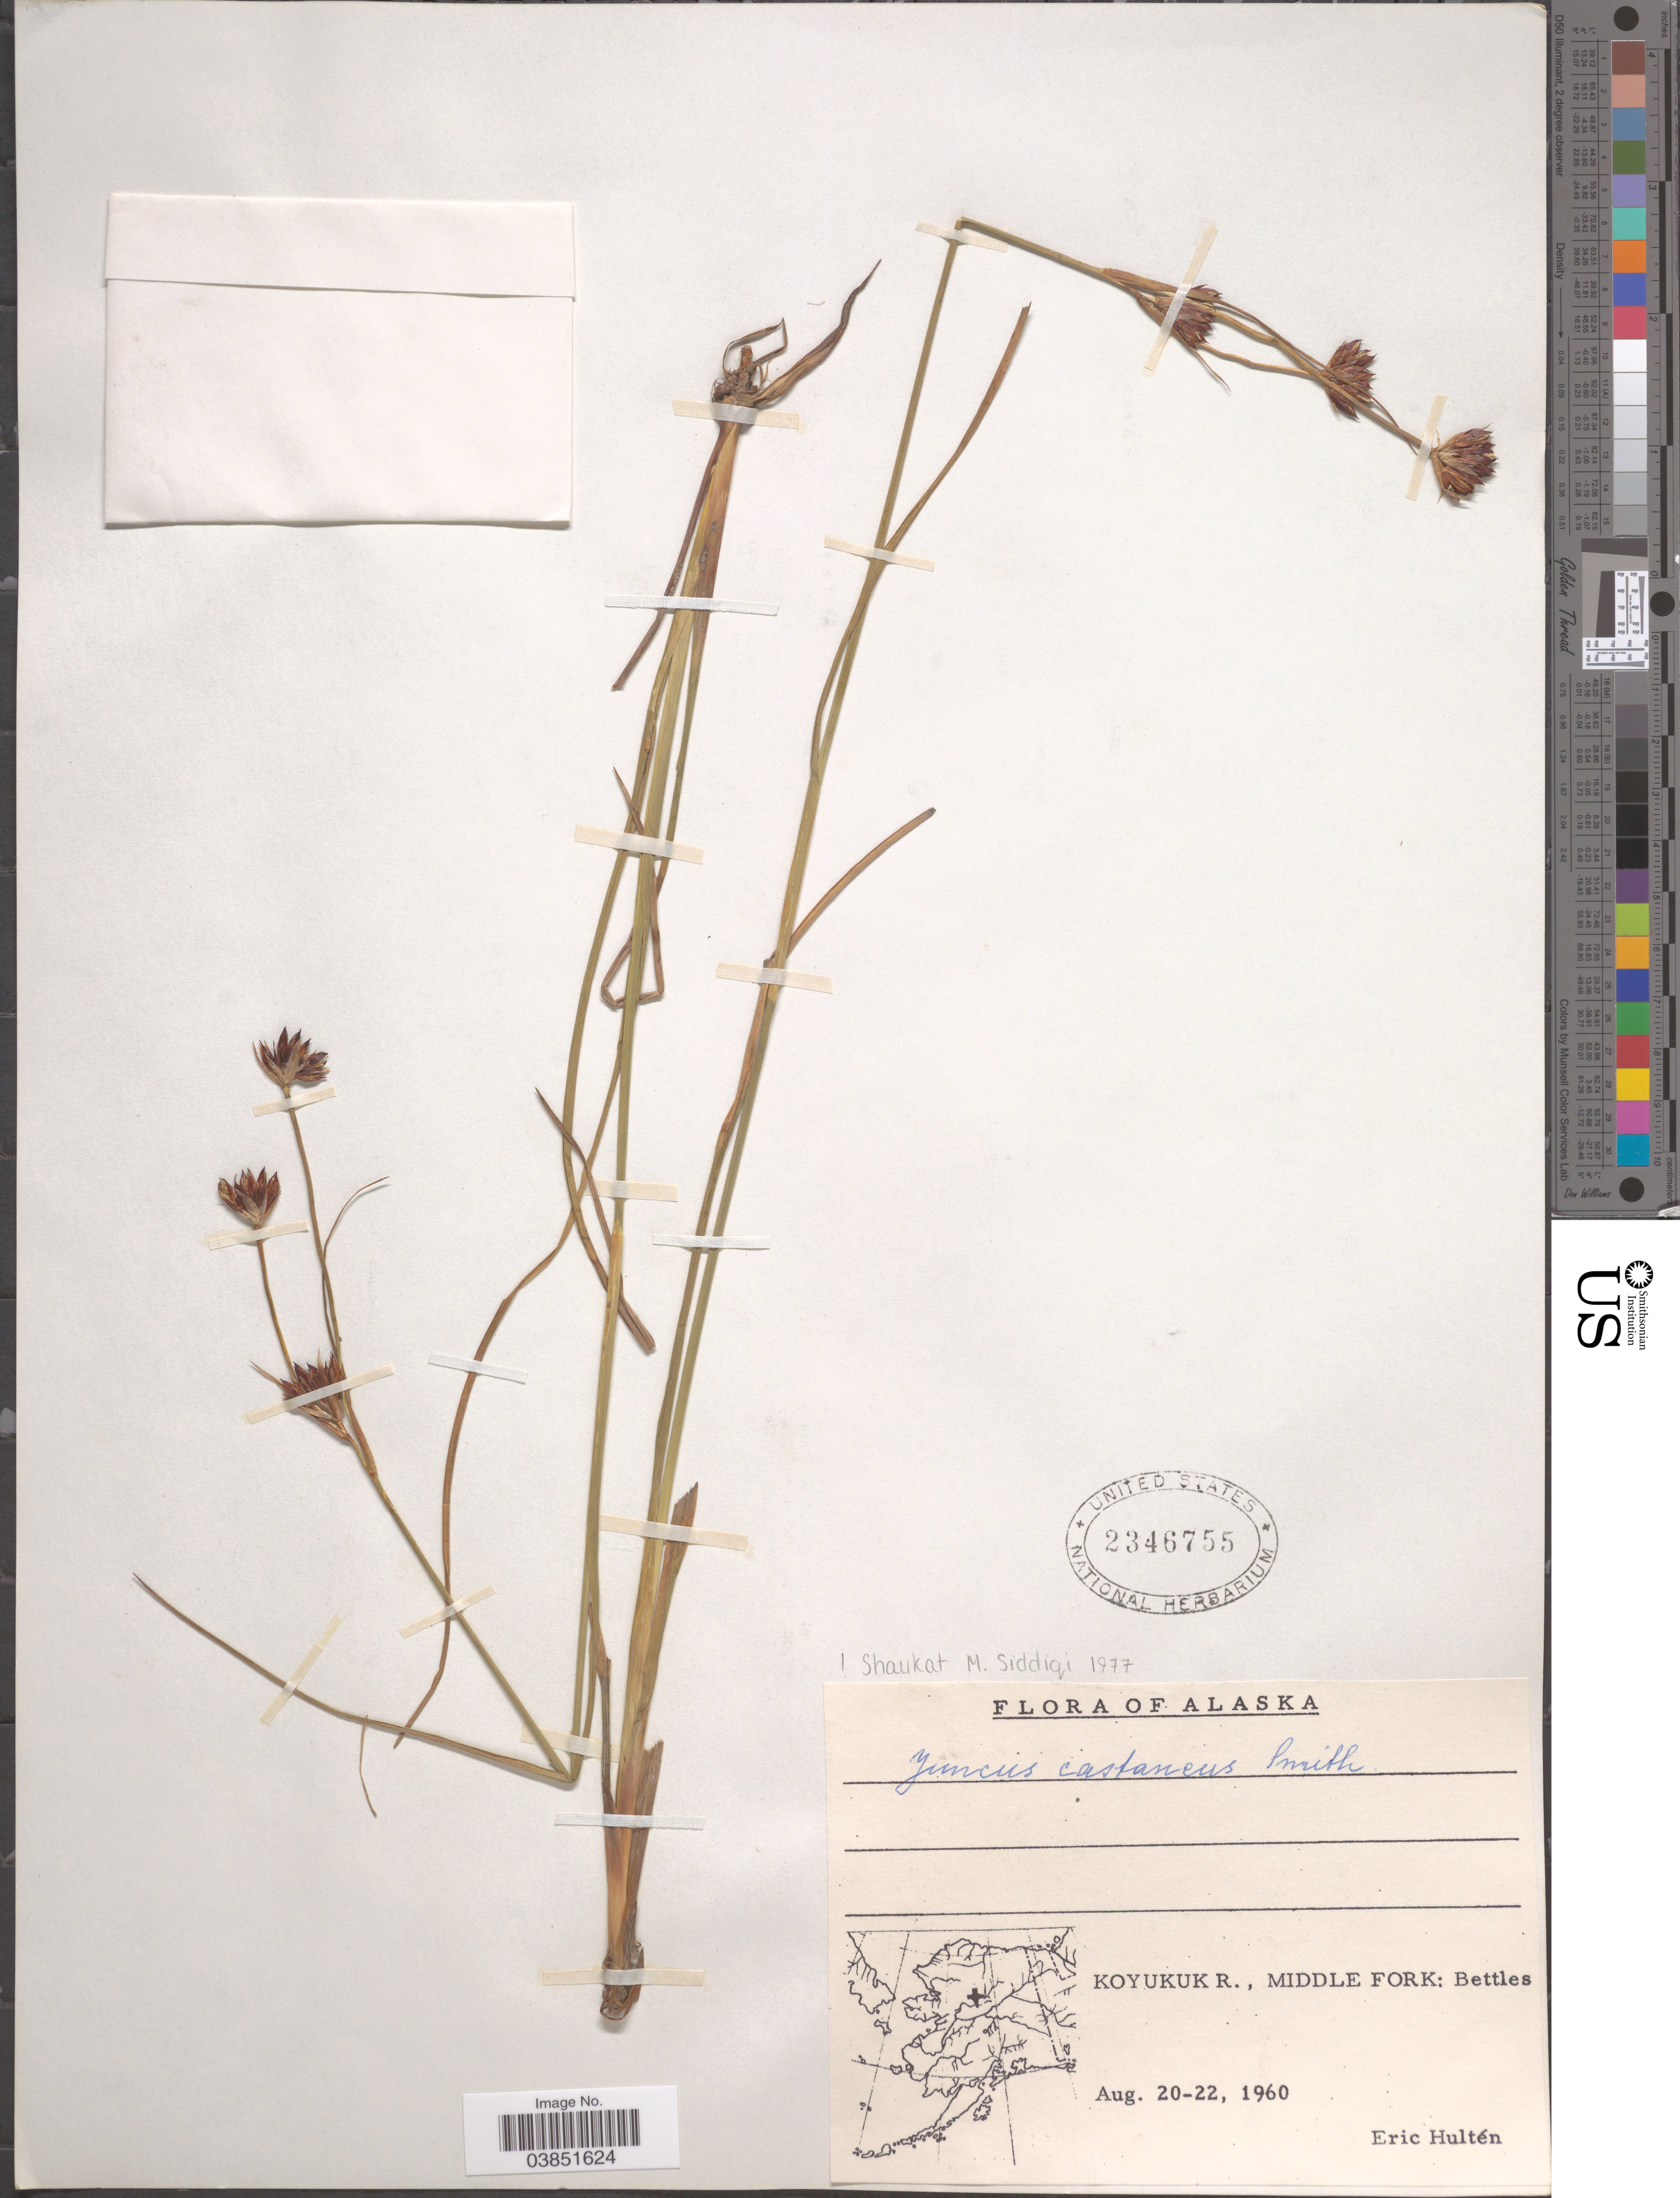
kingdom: Plantae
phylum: Tracheophyta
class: Liliopsida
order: Poales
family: Juncaceae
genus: Juncus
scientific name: Juncus castaneus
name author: Sm.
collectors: E. G. Hultén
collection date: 1960-08-20/1960-08-22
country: United States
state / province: Alaska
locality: Koyukuk R., Middle Fork: Bettles.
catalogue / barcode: US 2346755